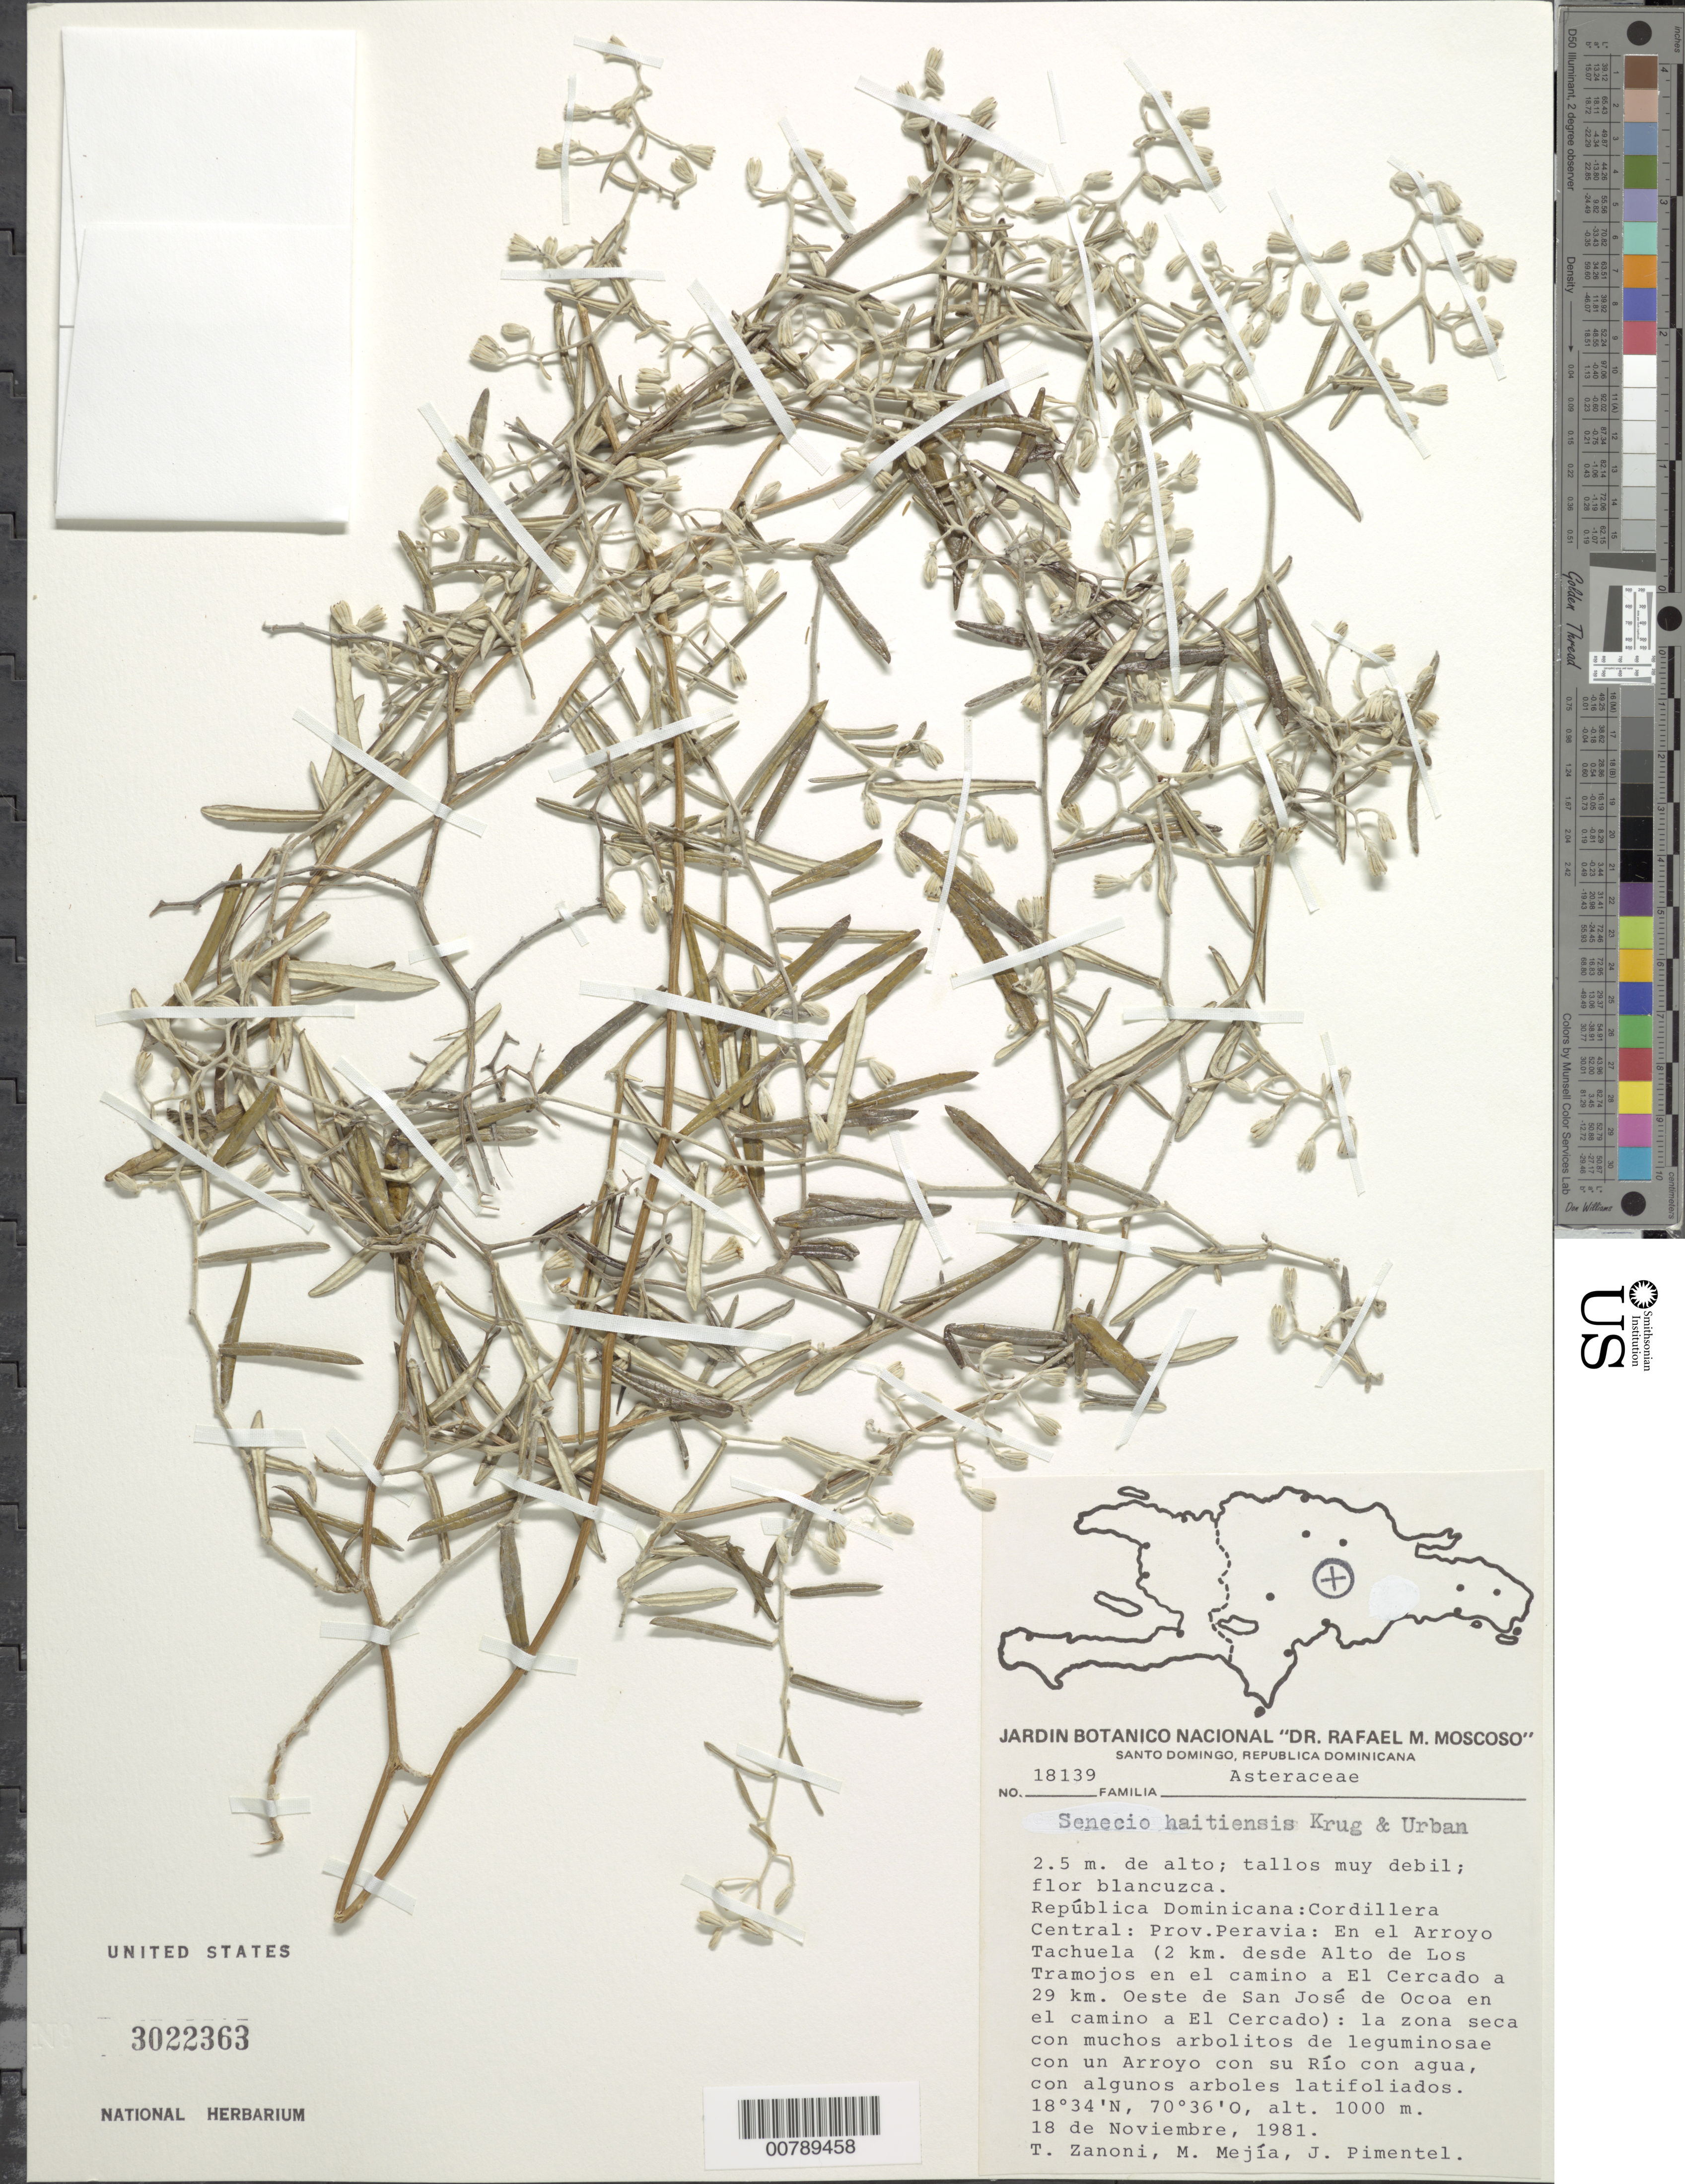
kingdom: Plantae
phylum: Tracheophyta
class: Magnoliopsida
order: Asterales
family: Asteraceae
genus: Senecio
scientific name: Senecio haitiensis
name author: Krug & Urb.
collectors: T. A. Zanoni, M. Mejia & J. Pimentel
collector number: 18139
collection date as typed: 18 Nov 1981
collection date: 1981-11-18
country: Dominican Republic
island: Hispaniola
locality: Cordillera Central: provincia Peravia, en el Arroyo Tachuela (2 km desde Alto de Los Tramojos en el camino a El Cercado),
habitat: La zona seca con muchos arbolitos de leguminosas con un Arroyo con su Río con agua, con algunos arboles latifoliados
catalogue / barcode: US 3022363